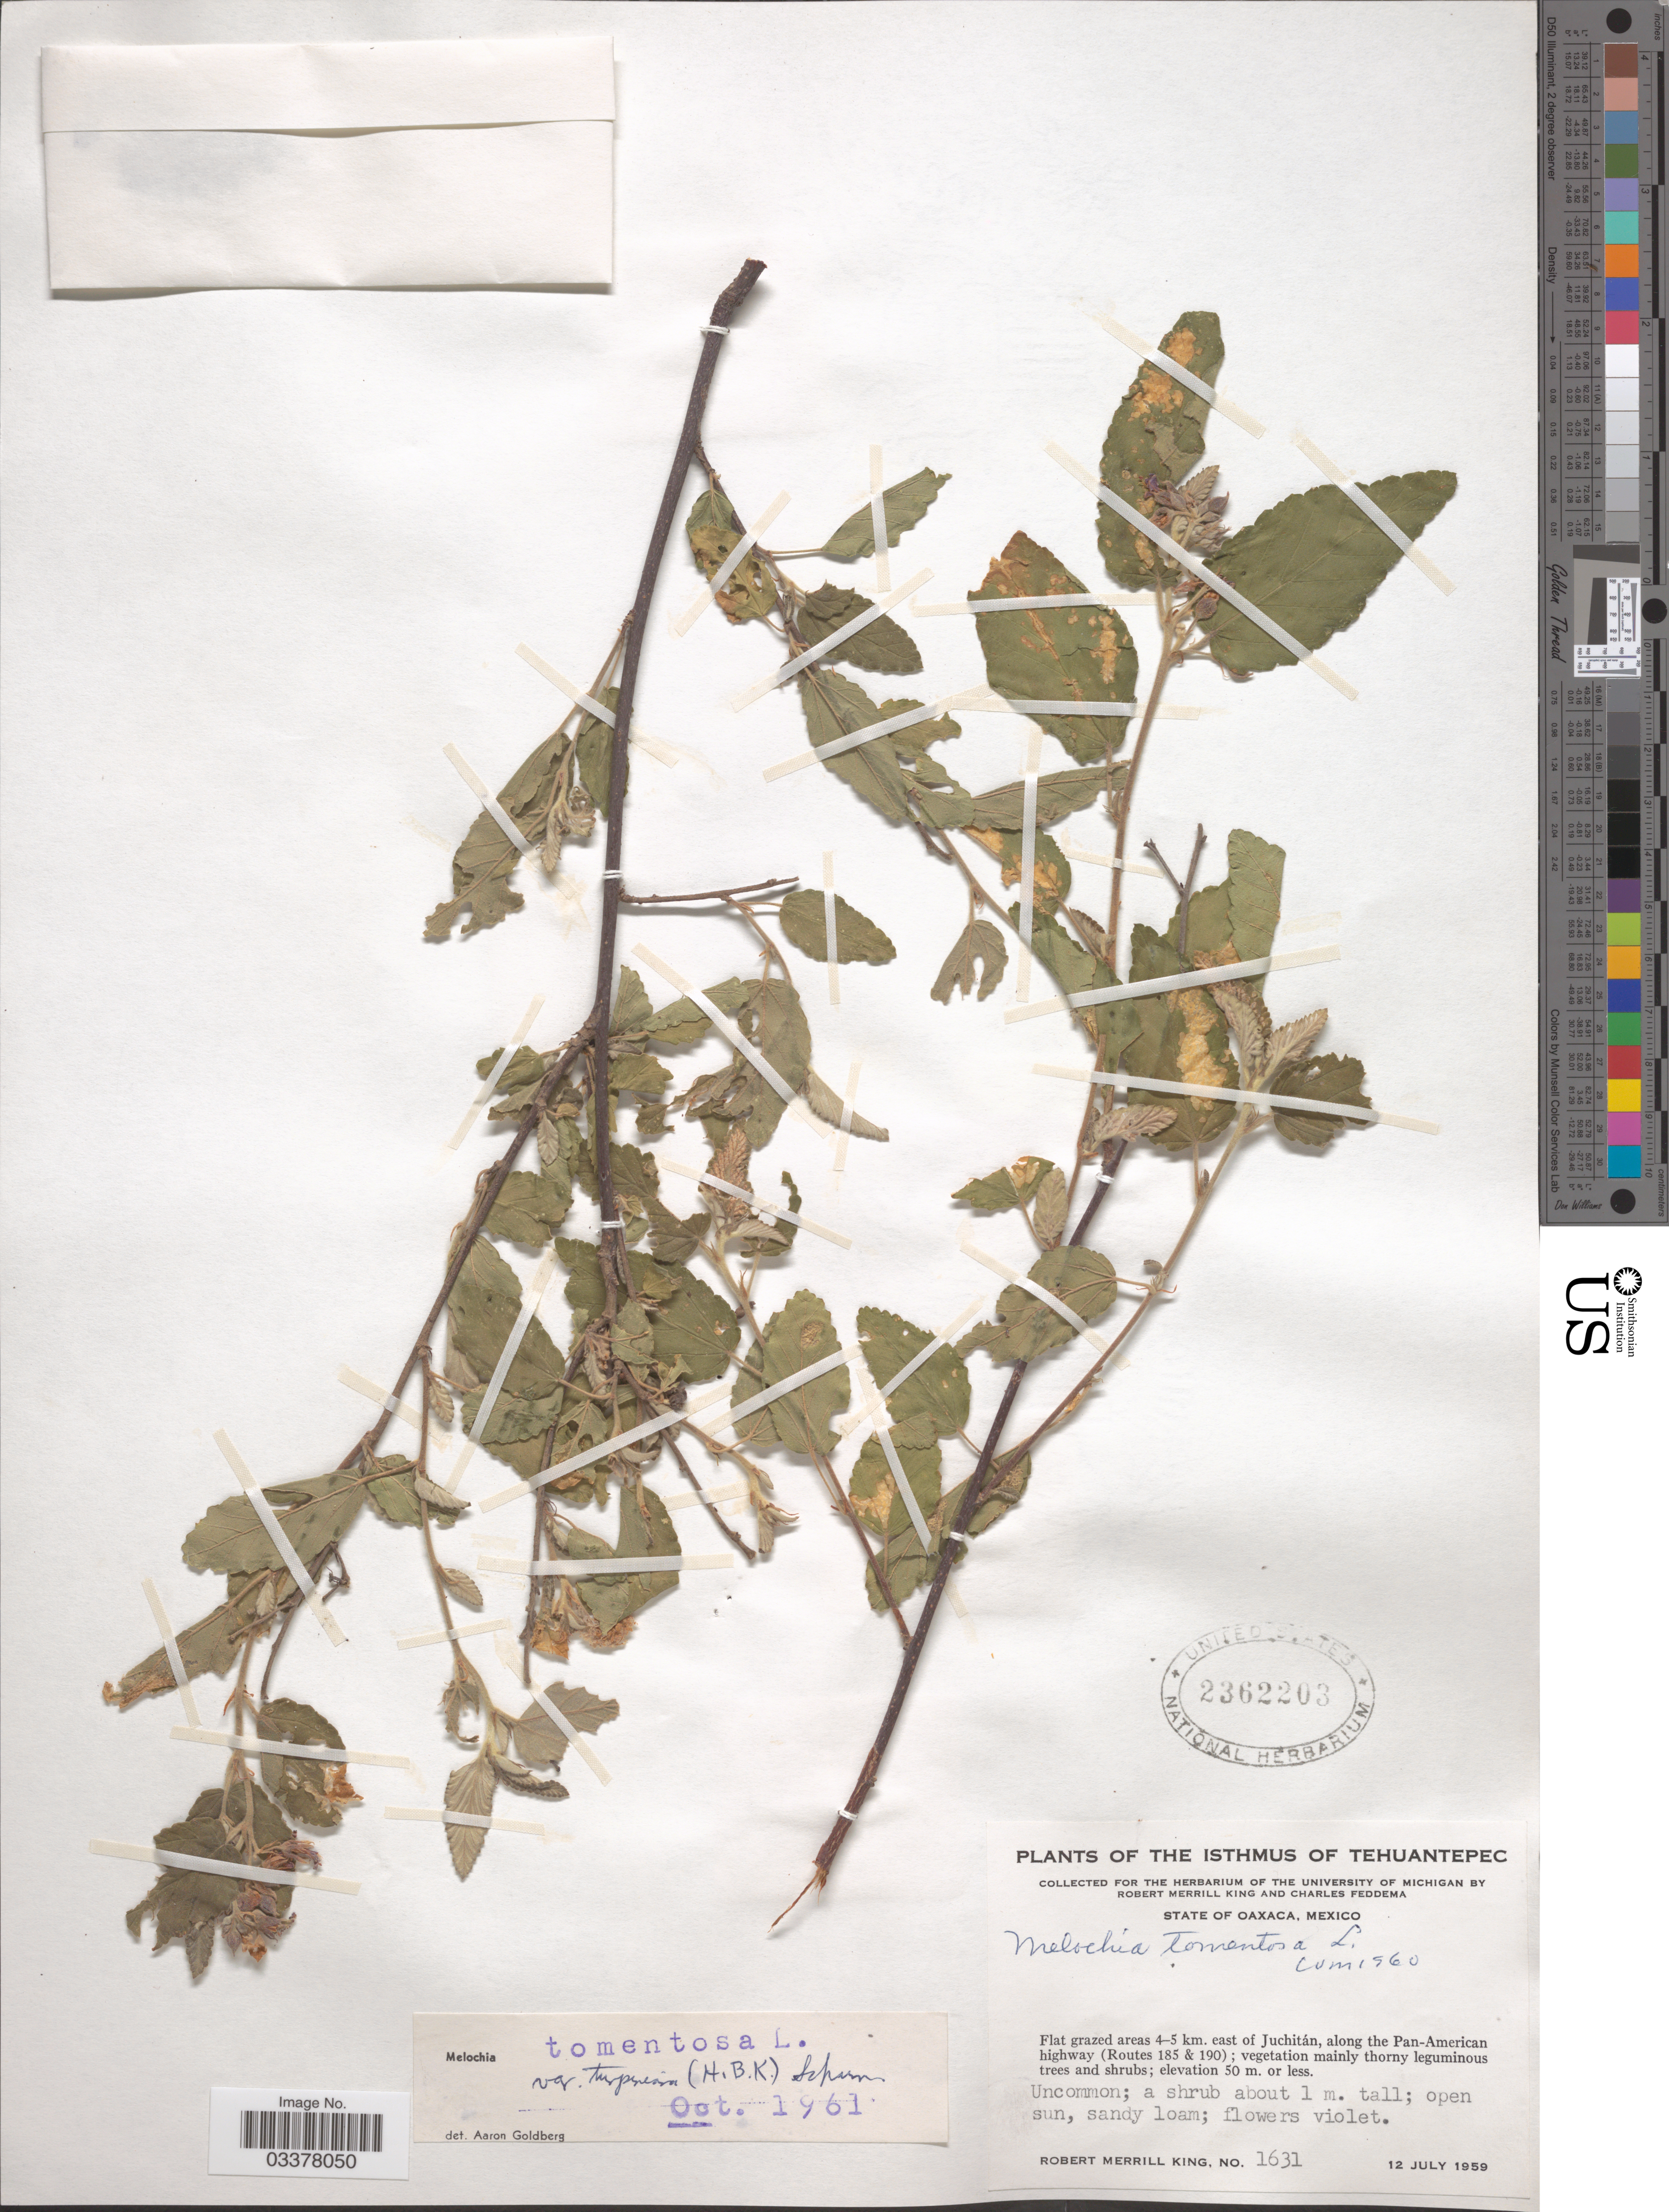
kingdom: Plantae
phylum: Tracheophyta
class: Magnoliopsida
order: Malvales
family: Malvaceae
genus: Melochia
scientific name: Melochia tomentosa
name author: L.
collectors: R. M. King & C. Feddema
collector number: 1631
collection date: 1959-07-12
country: Mexico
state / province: Oaxaca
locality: Isthmus of Tehuantepec. Flat grazed areas 4-5 km. east of Juchitán, along the Pan-American highway (Routes 185 & 190).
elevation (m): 50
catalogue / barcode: US 2362203